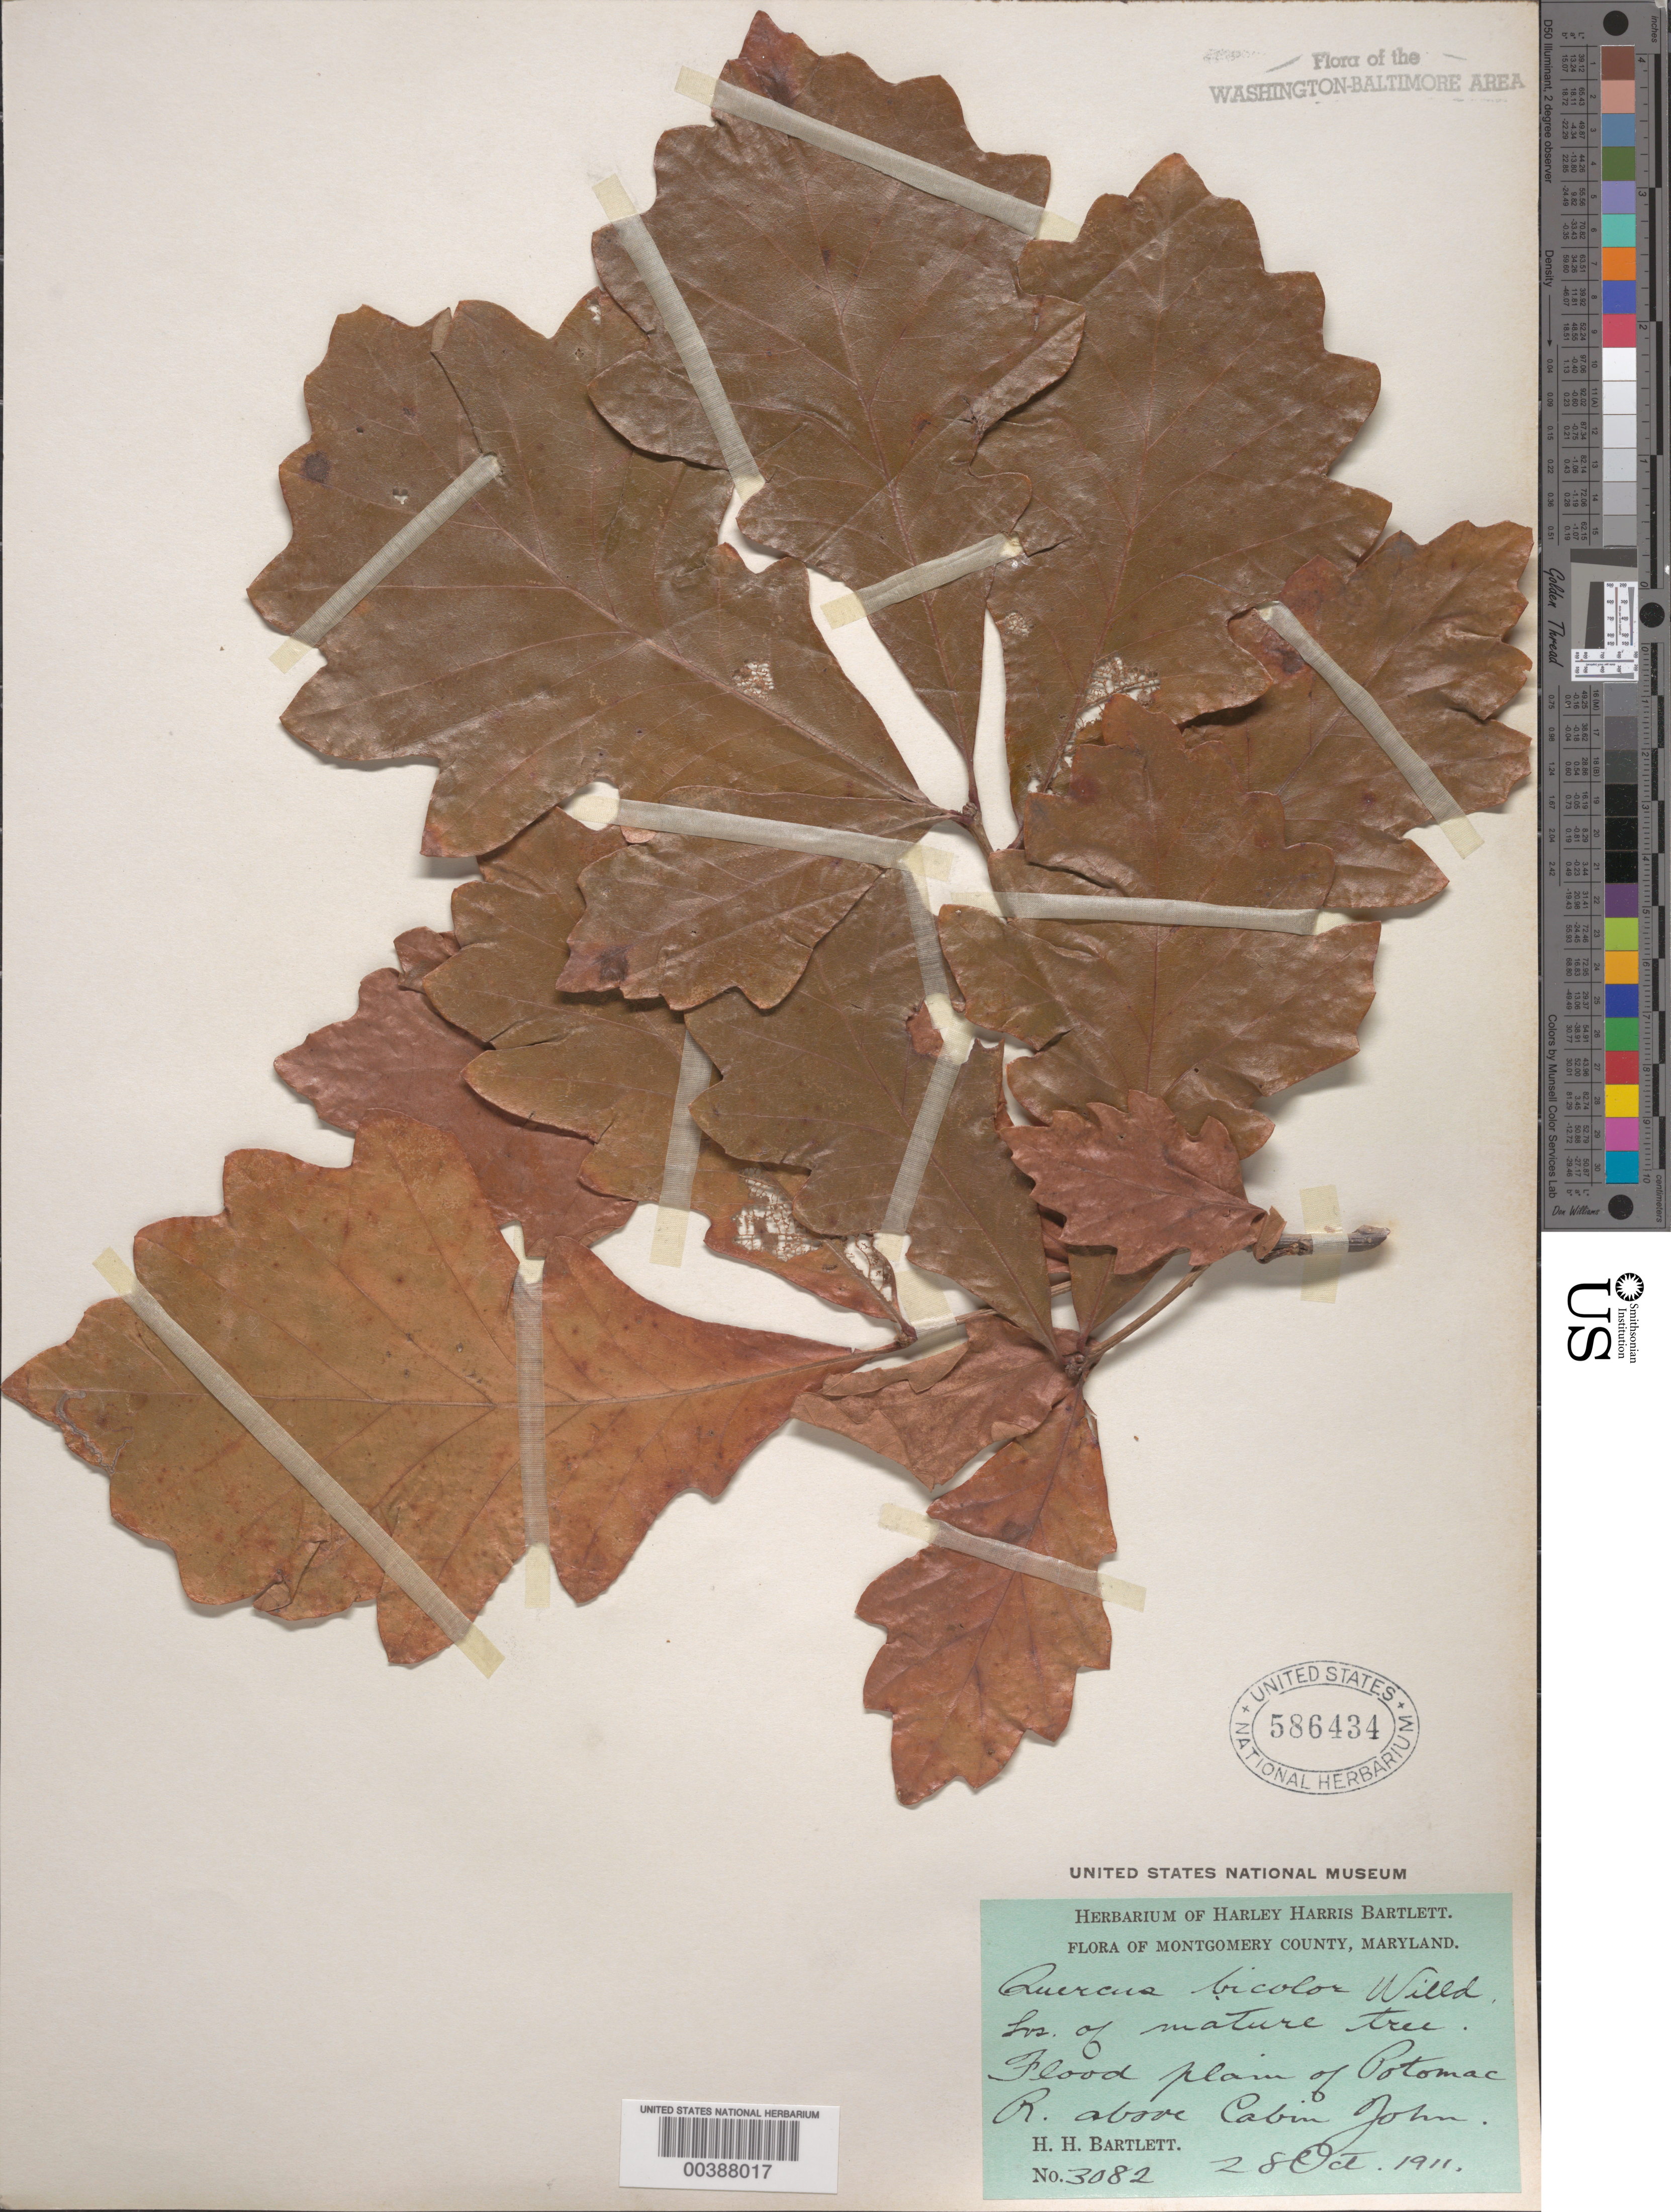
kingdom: Plantae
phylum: Tracheophyta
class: Magnoliopsida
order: Fagales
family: Fagaceae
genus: Quercus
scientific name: Quercus bicolor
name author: Willd.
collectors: H. H. Bartlett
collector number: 3082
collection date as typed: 28 Oct 1911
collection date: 1911-10-28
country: United States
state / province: Maryland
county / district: Montgomery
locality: Potomac River above Cabin John C. & O. Canal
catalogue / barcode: US 586434